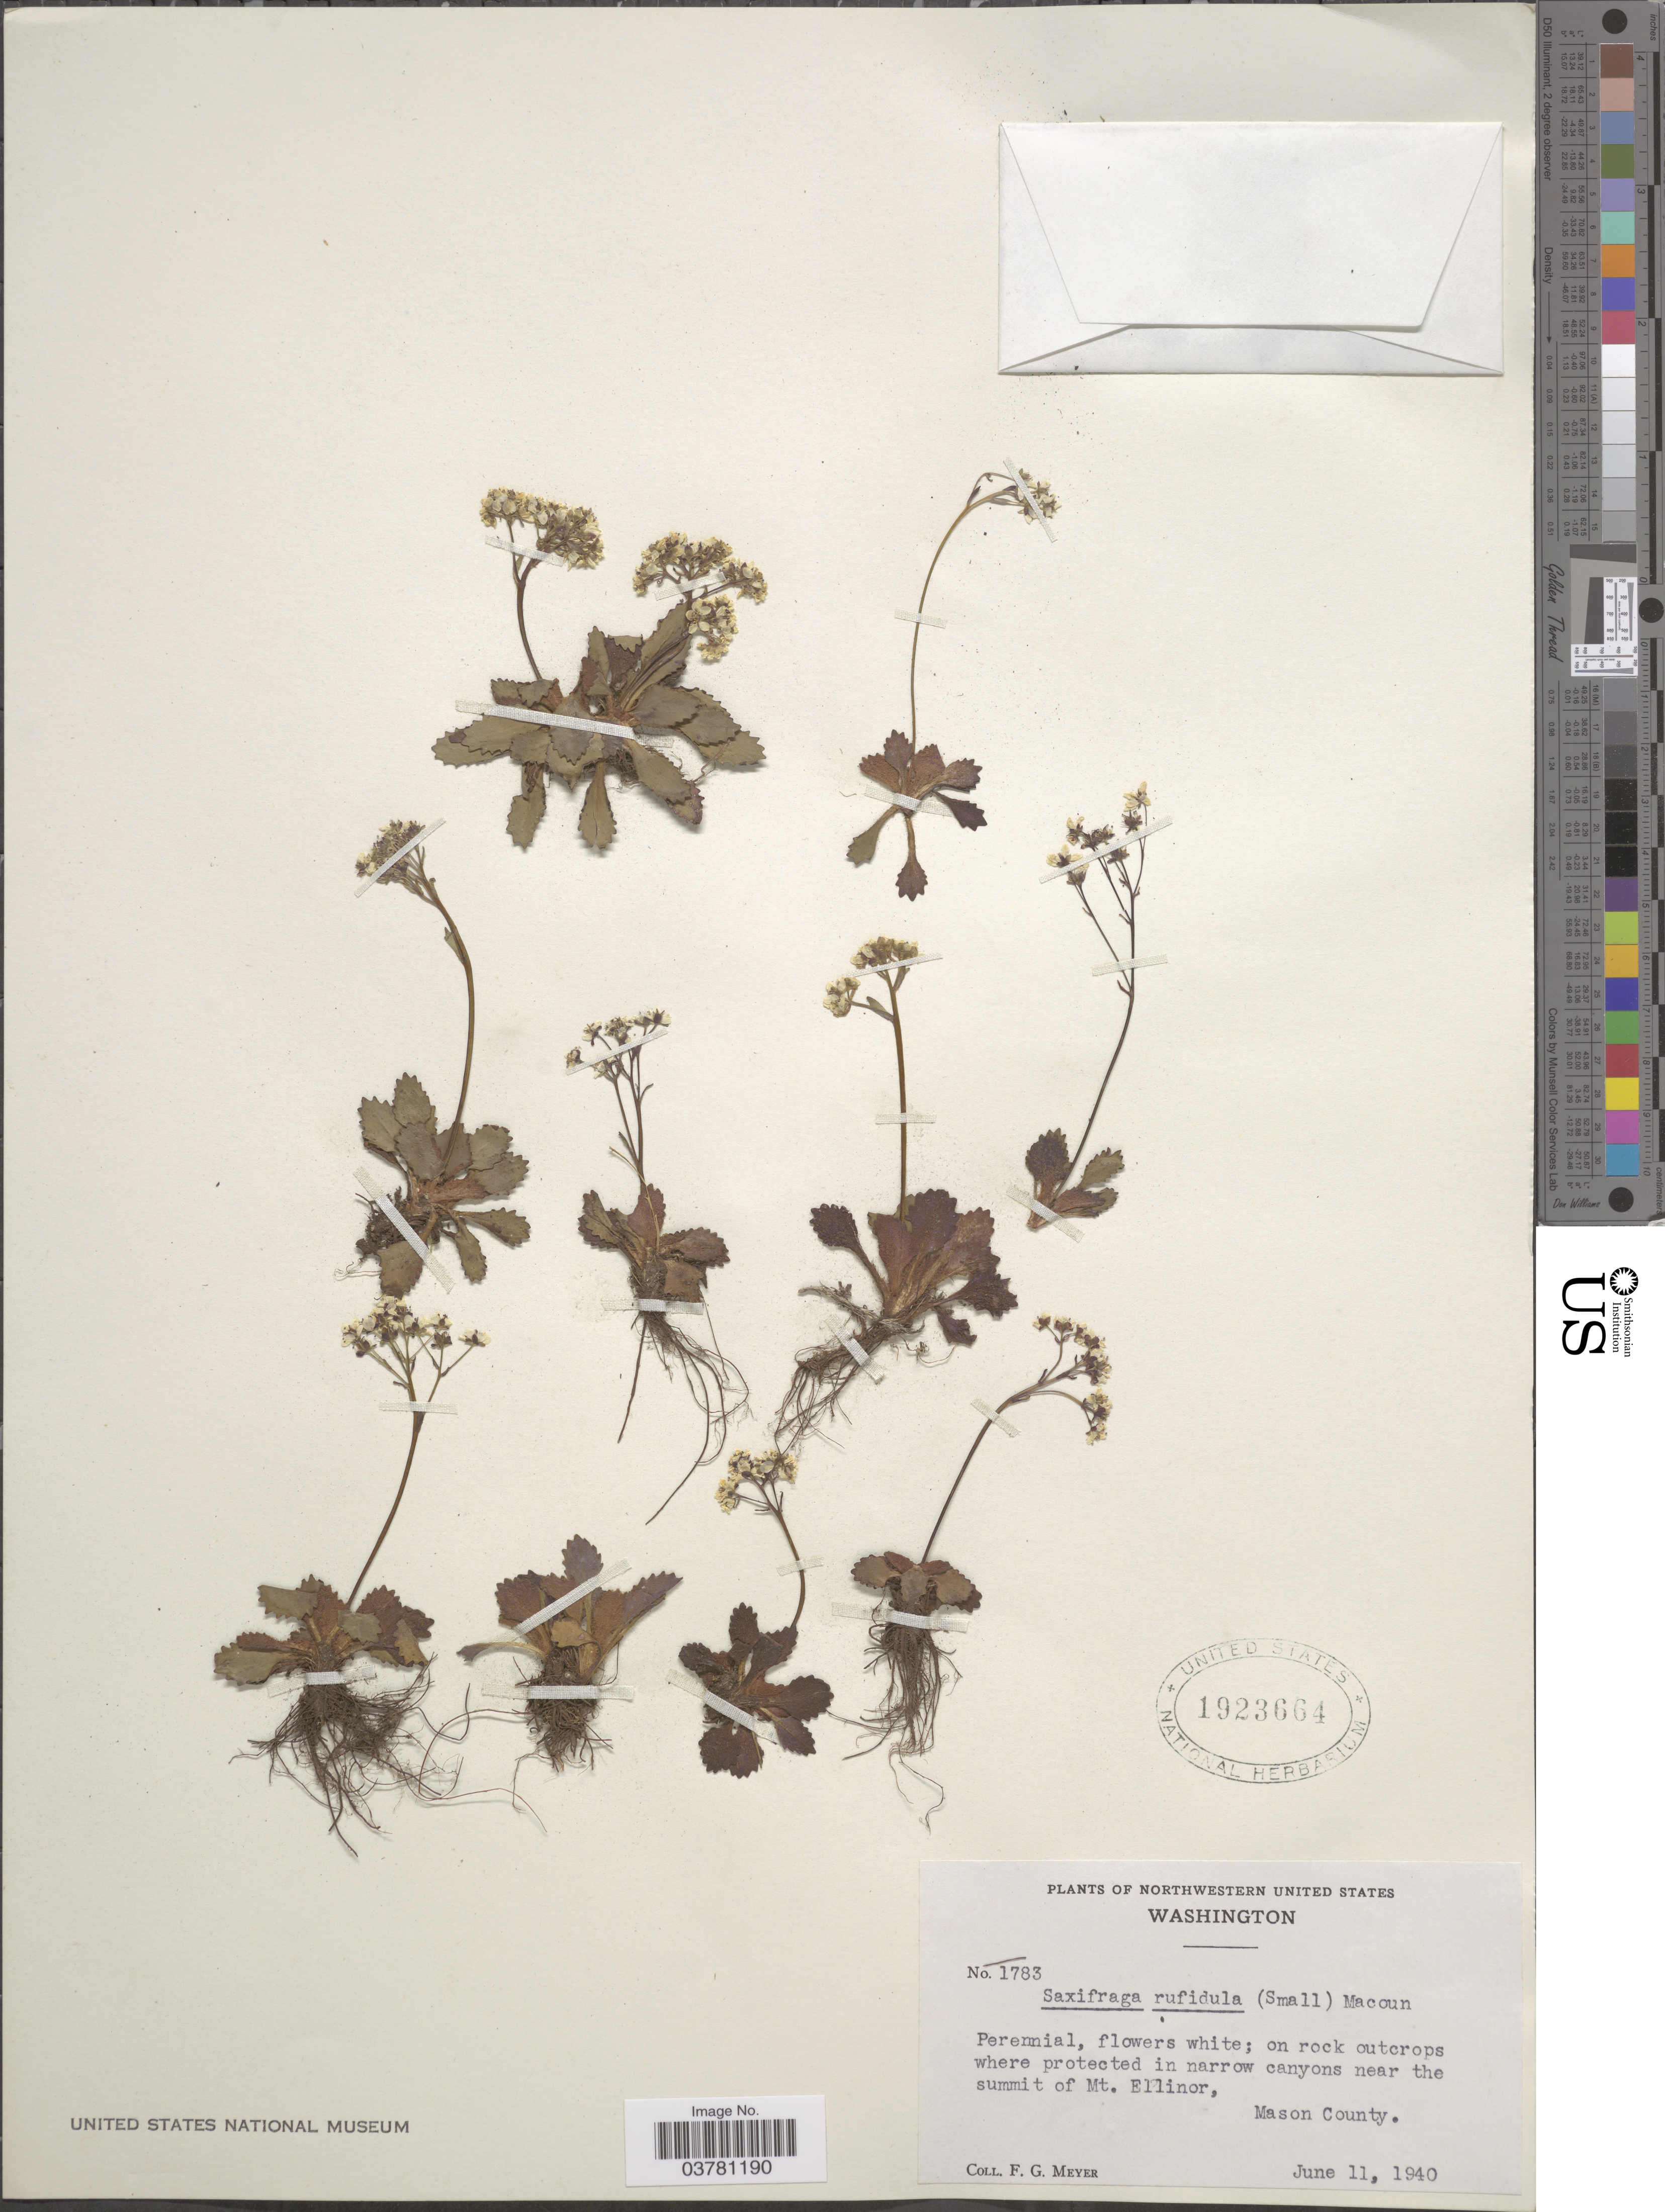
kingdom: Plantae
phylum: Tracheophyta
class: Magnoliopsida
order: Saxifragales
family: Saxifragaceae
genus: Micranthes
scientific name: Micranthes rufidula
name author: Small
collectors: F. G. Meyer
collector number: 1783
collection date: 1940-06-11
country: United States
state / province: Washington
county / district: Mason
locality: Northwestern United States. On rock outcrops where protected in narrow canyons near the summit of Mt. Ellinor, Mason County.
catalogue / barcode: US 1923664